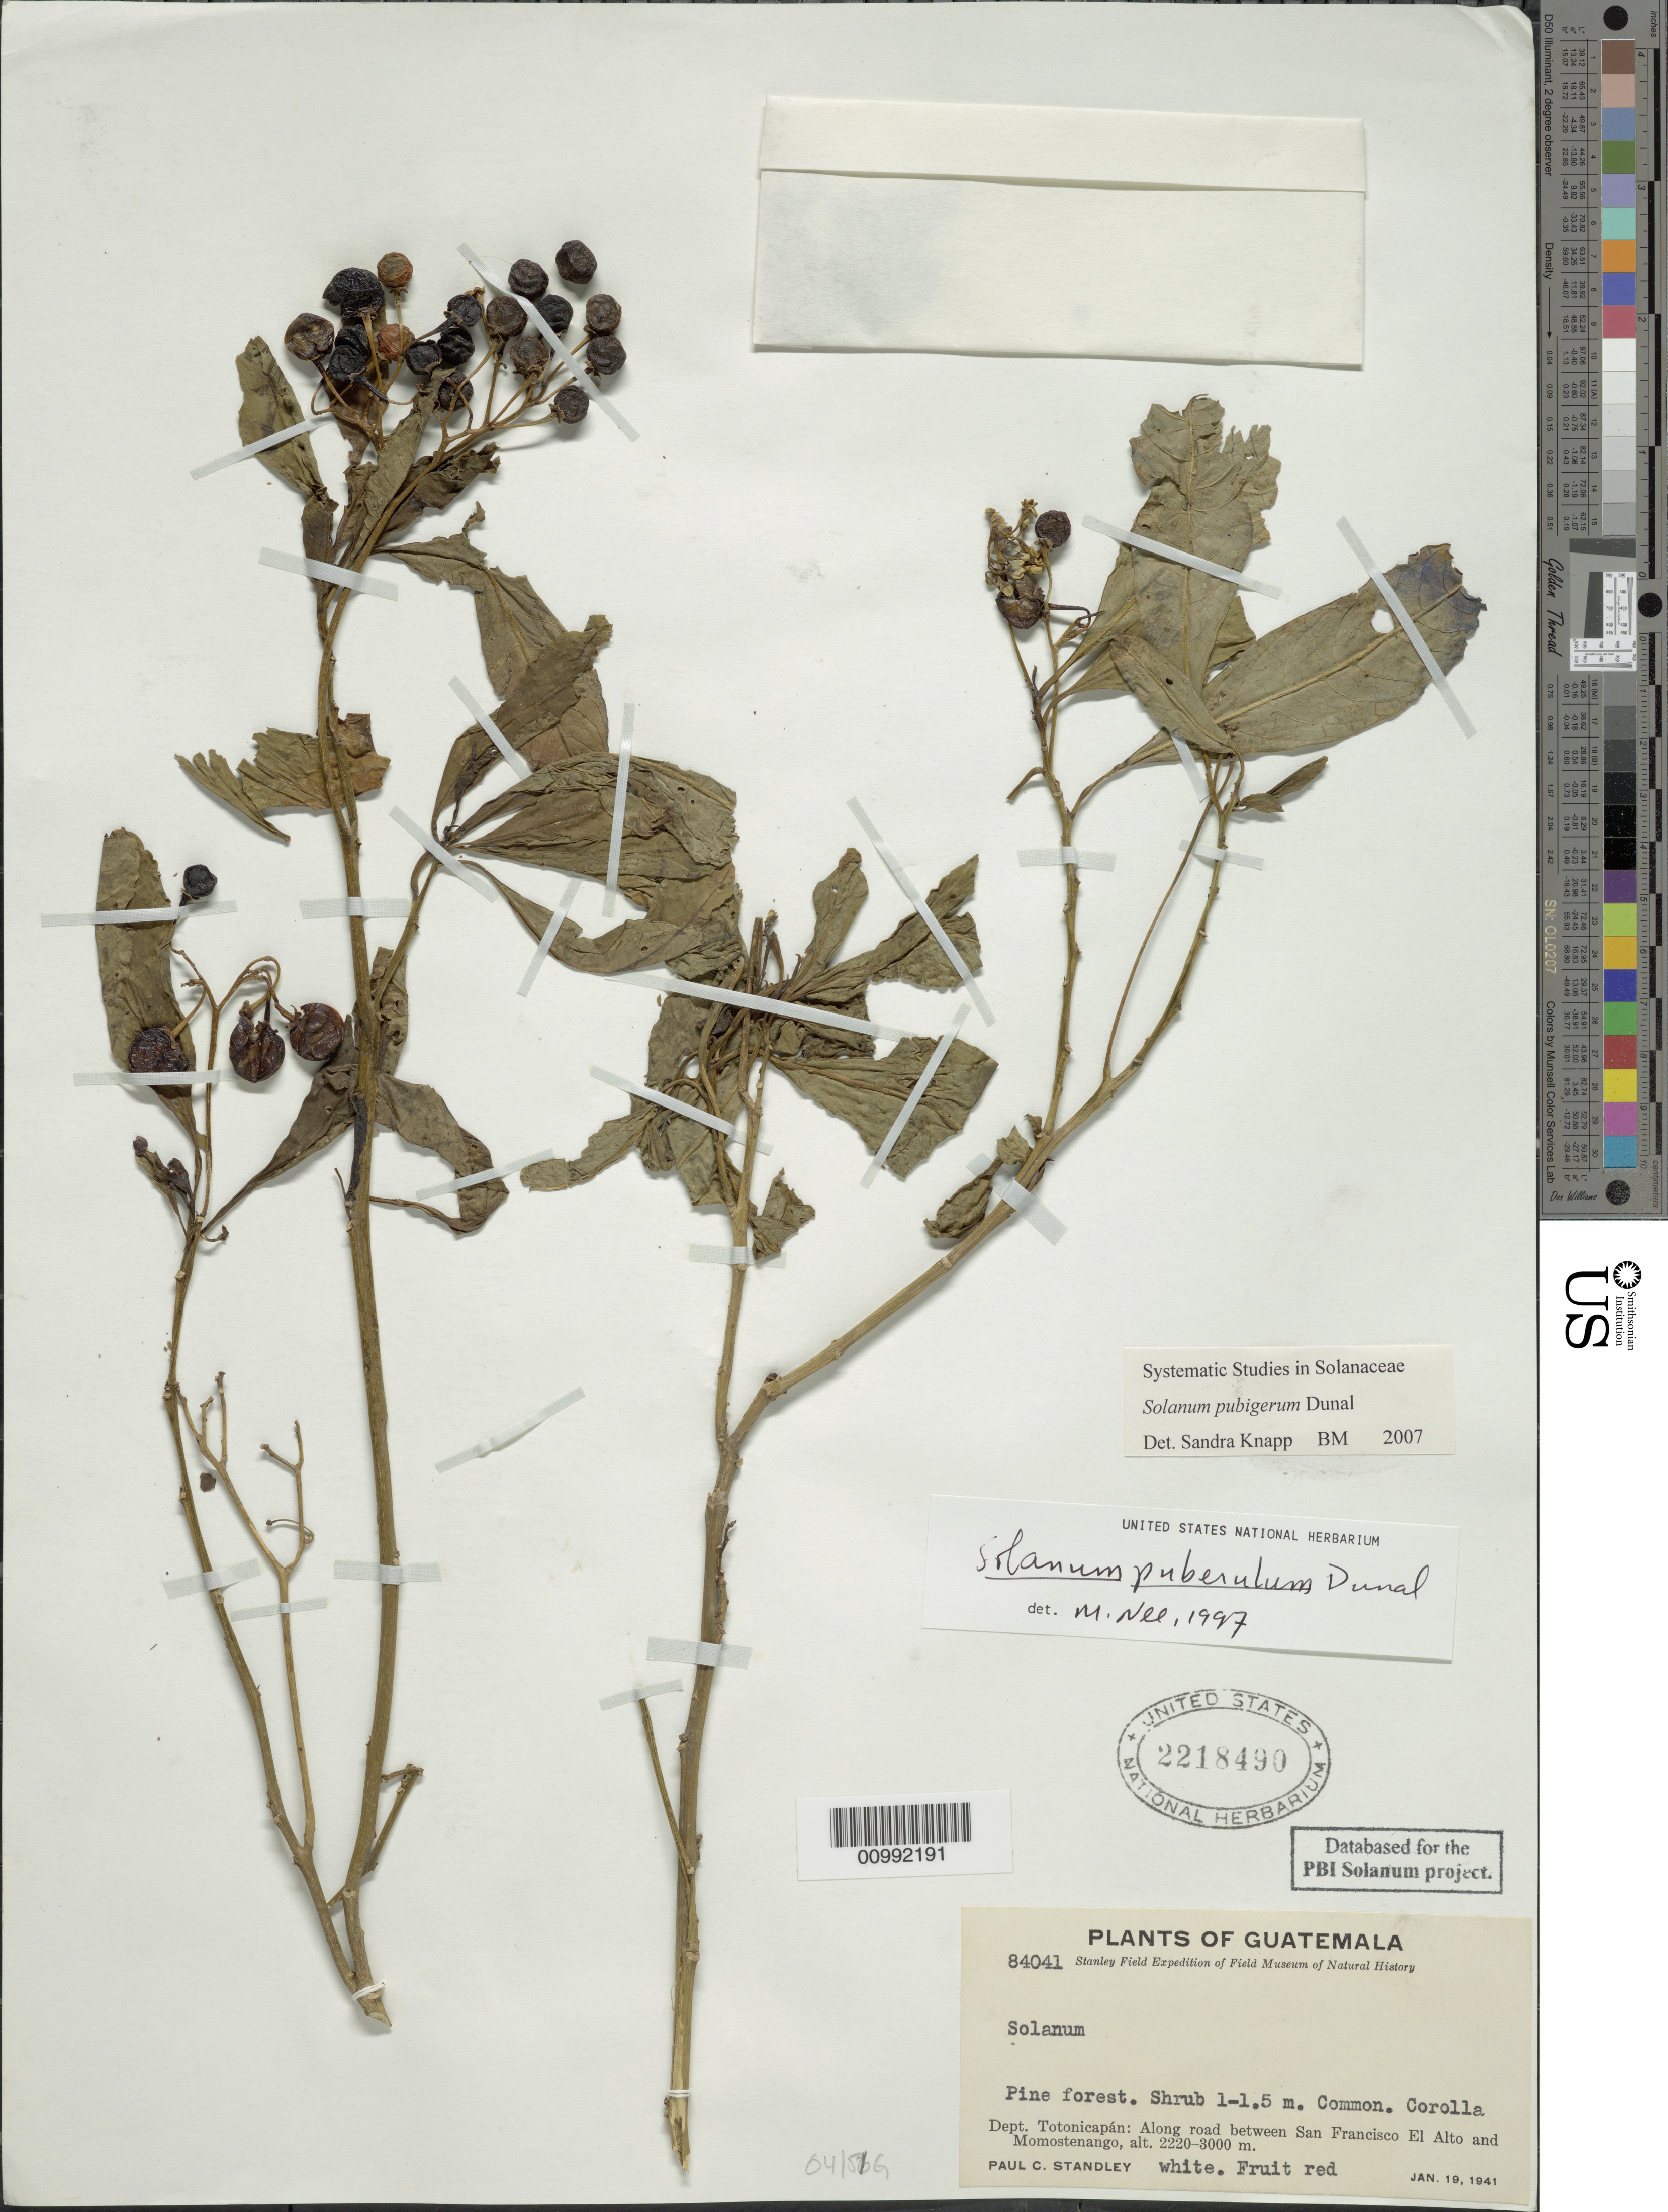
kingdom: Plantae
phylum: Tracheophyta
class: Magnoliopsida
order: Solanales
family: Solanaceae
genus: Solanum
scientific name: Solanum pubigerum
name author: Dunal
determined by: Knapp, S. D.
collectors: P. C. Standley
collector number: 84041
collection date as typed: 19 Jan 1941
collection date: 1941-01-19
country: Guatemala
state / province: Totonicapán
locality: sin. loc.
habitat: Pine forest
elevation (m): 2220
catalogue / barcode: US 2218490